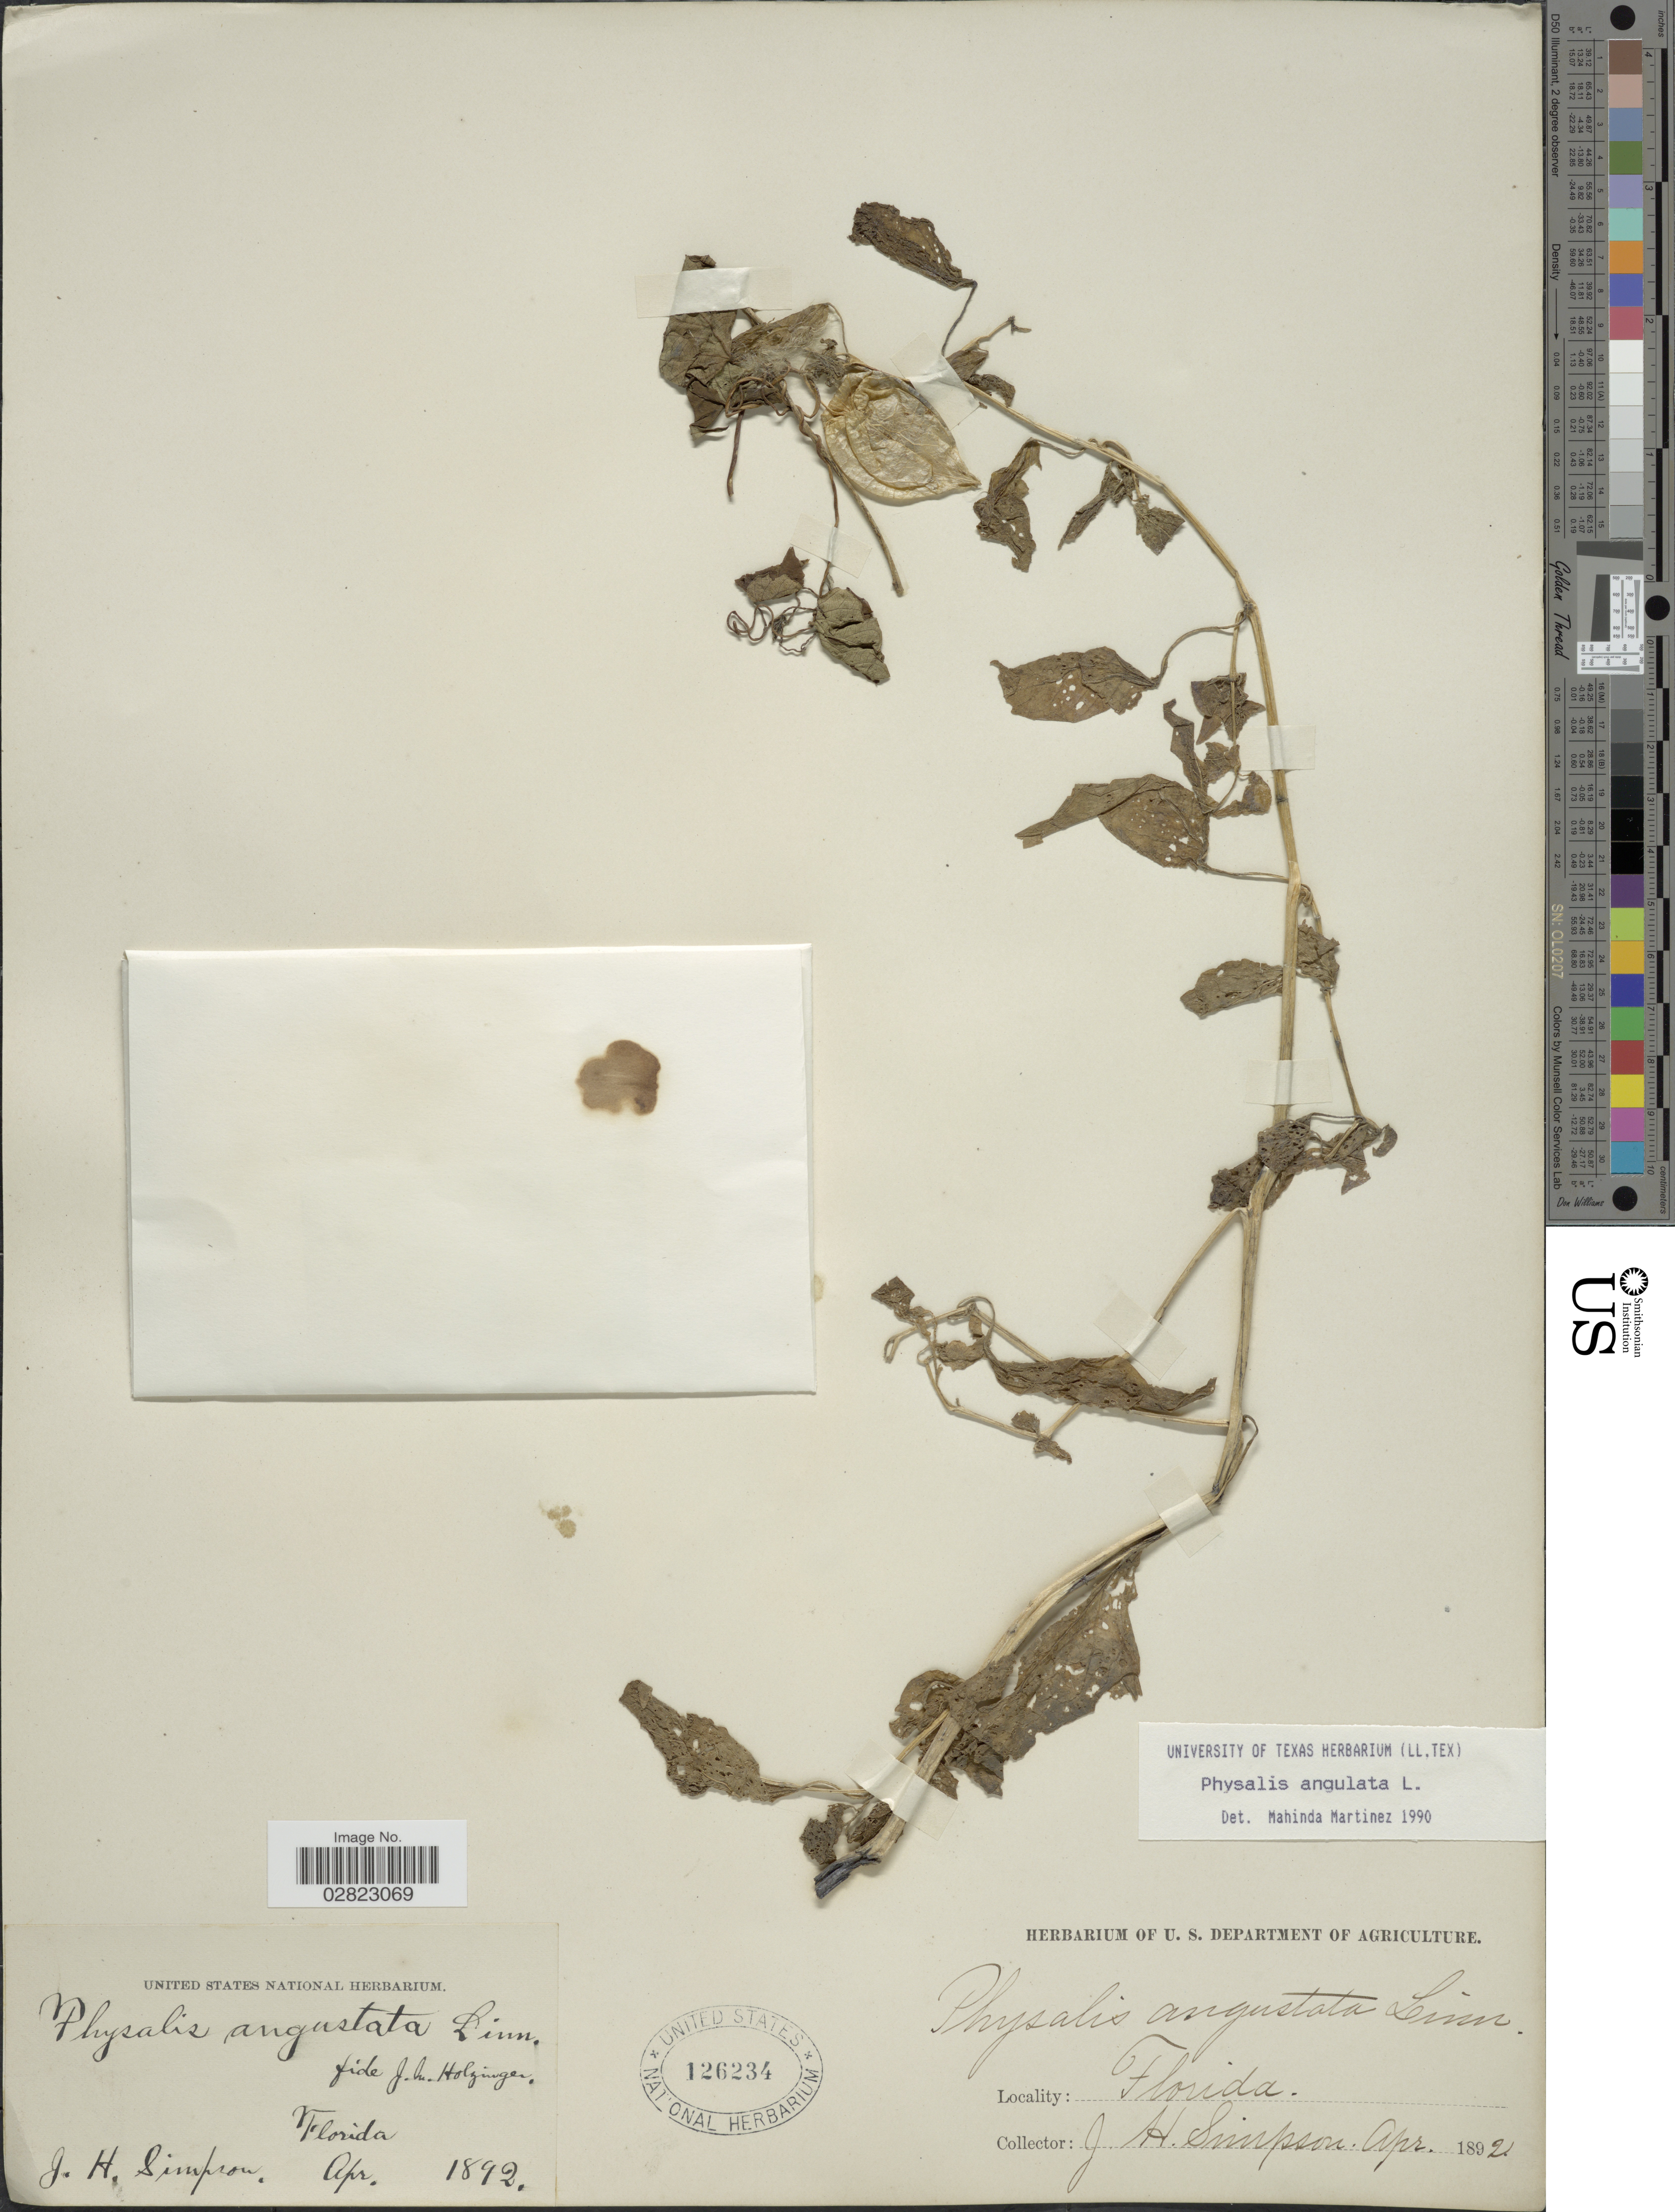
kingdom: Plantae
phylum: Tracheophyta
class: Magnoliopsida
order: Solanales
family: Solanaceae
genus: Physalis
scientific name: Physalis angulata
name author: L.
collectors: J. H. Simpson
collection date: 1892-04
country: United States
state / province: Florida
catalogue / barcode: US 126234